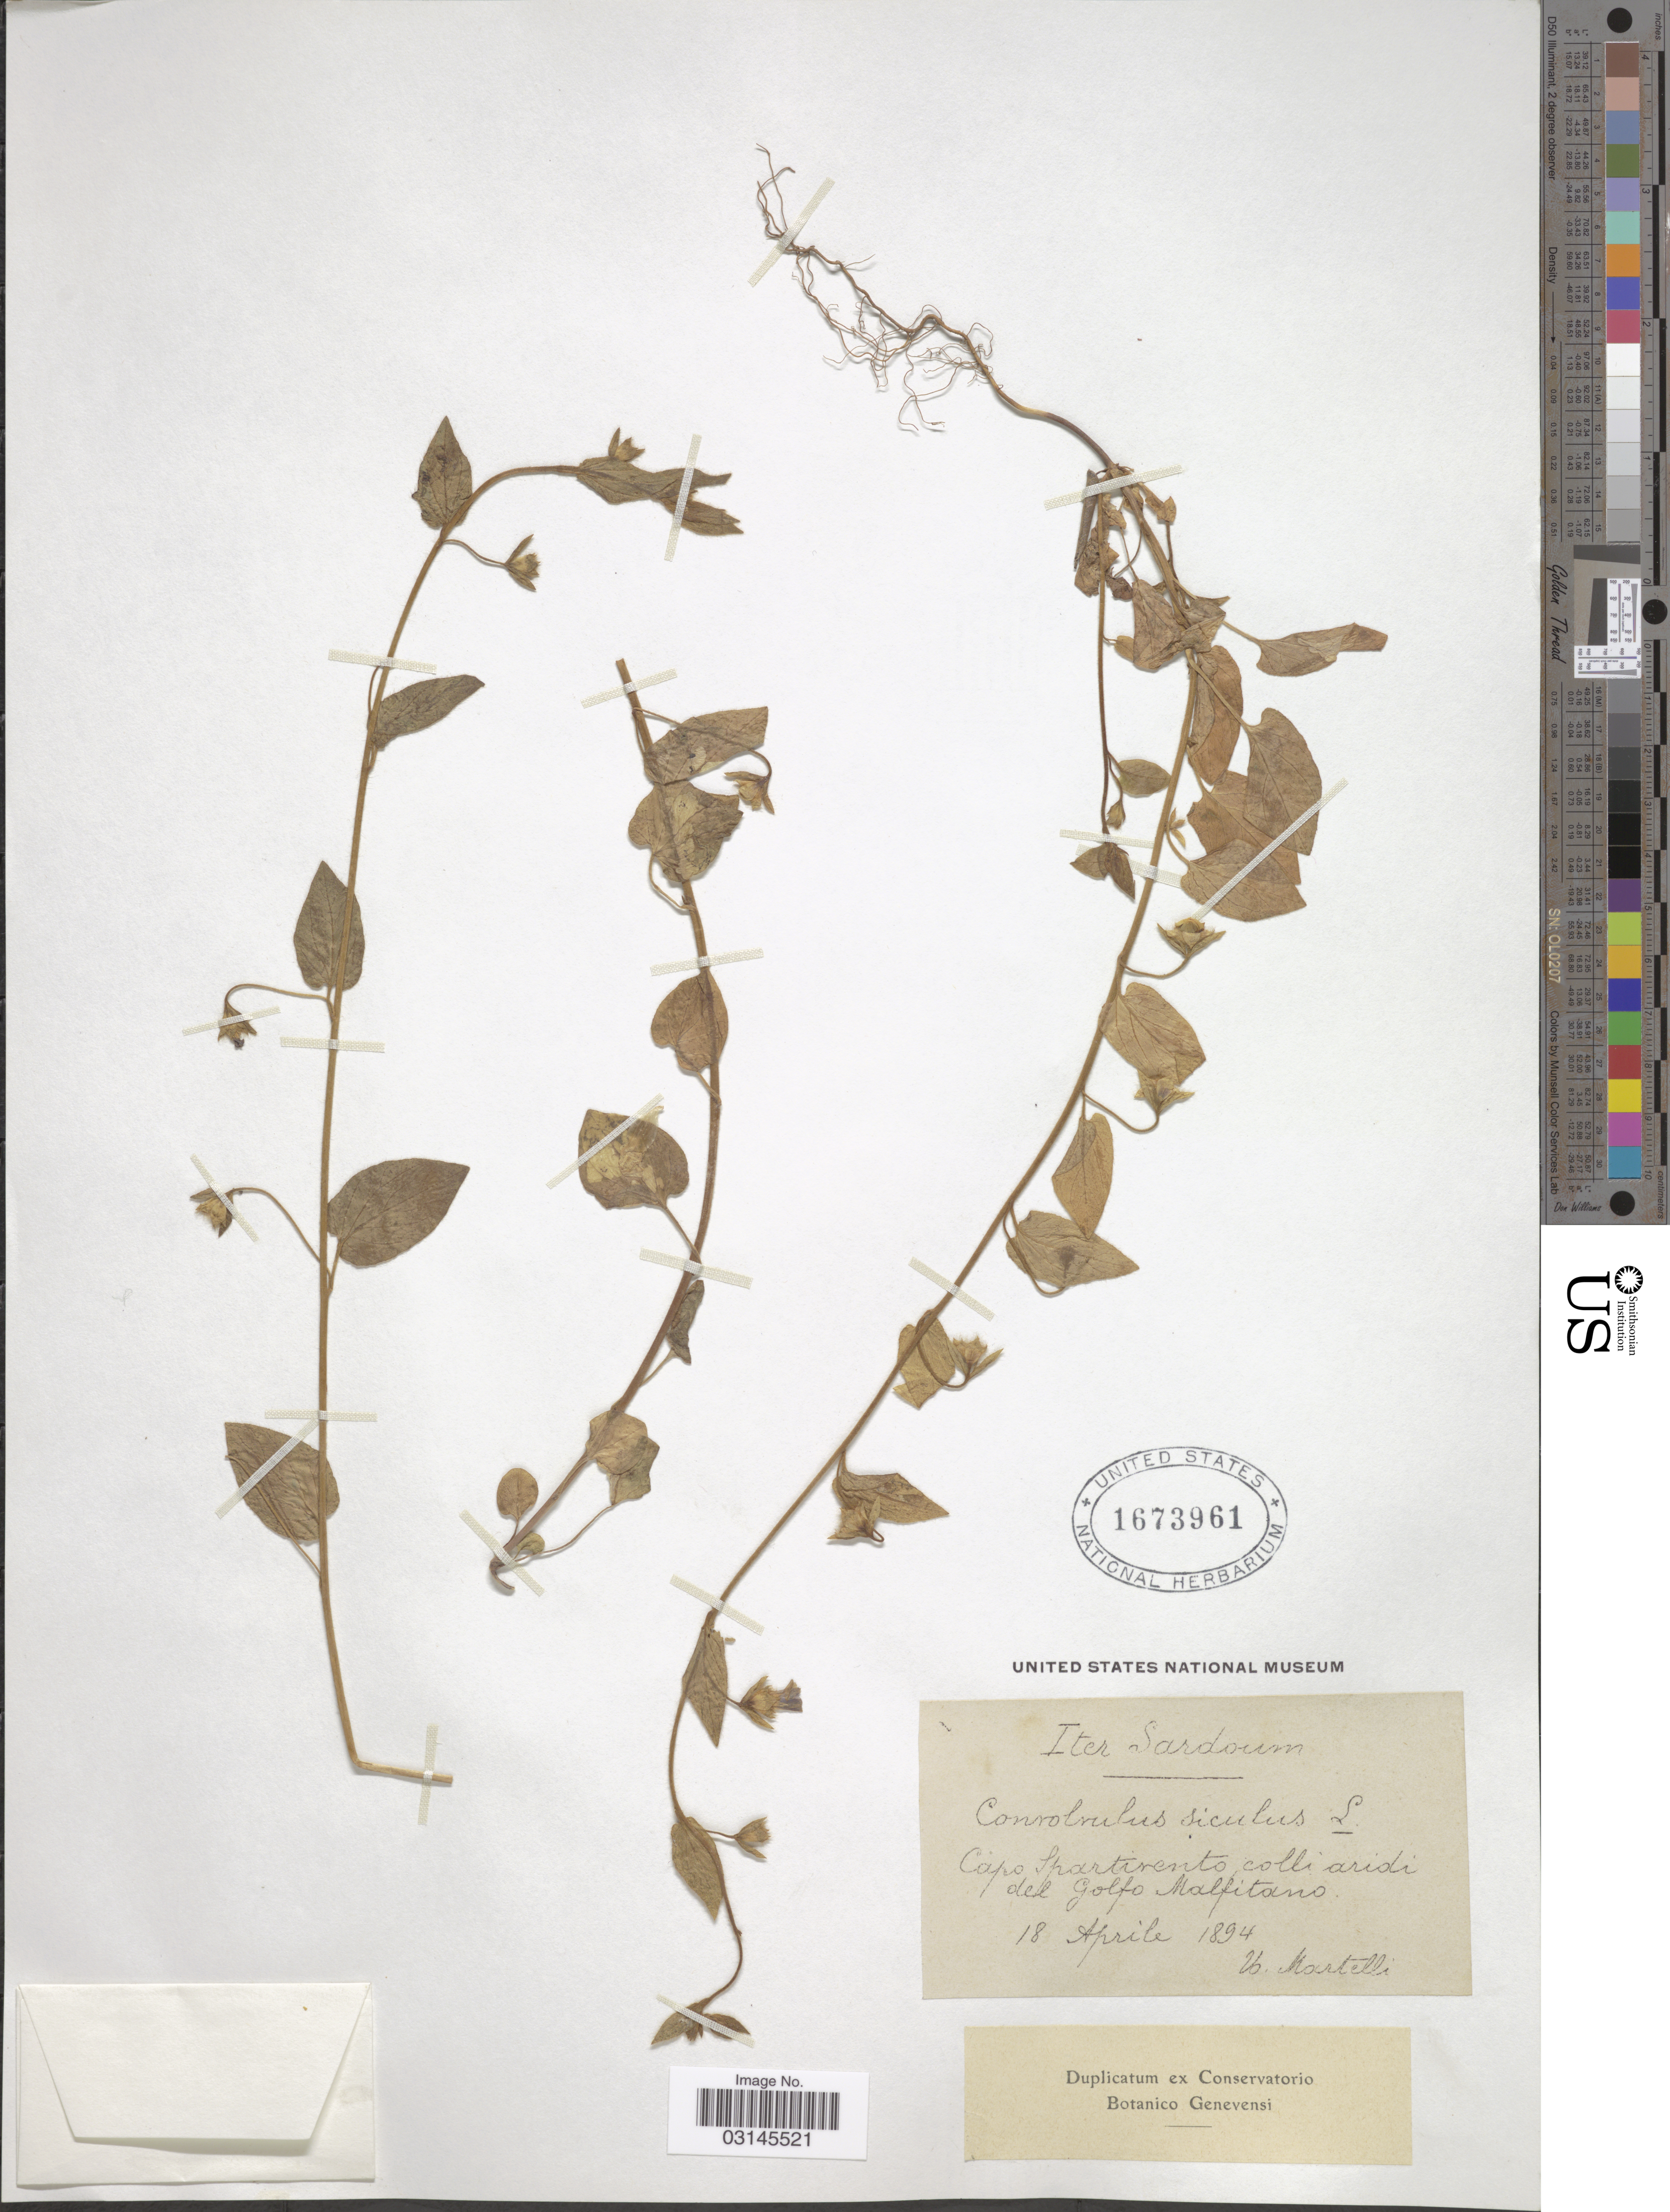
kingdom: Plantae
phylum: Tracheophyta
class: Magnoliopsida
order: Solanales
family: Convolvulaceae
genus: Convolvulus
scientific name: Convolvulus siculus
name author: L.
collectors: U. Martelli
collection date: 1894-04-18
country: Italy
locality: Iter Sardoum. Capo Spartivento colli aridi del Golfo Malfitano.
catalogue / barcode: US 1673961